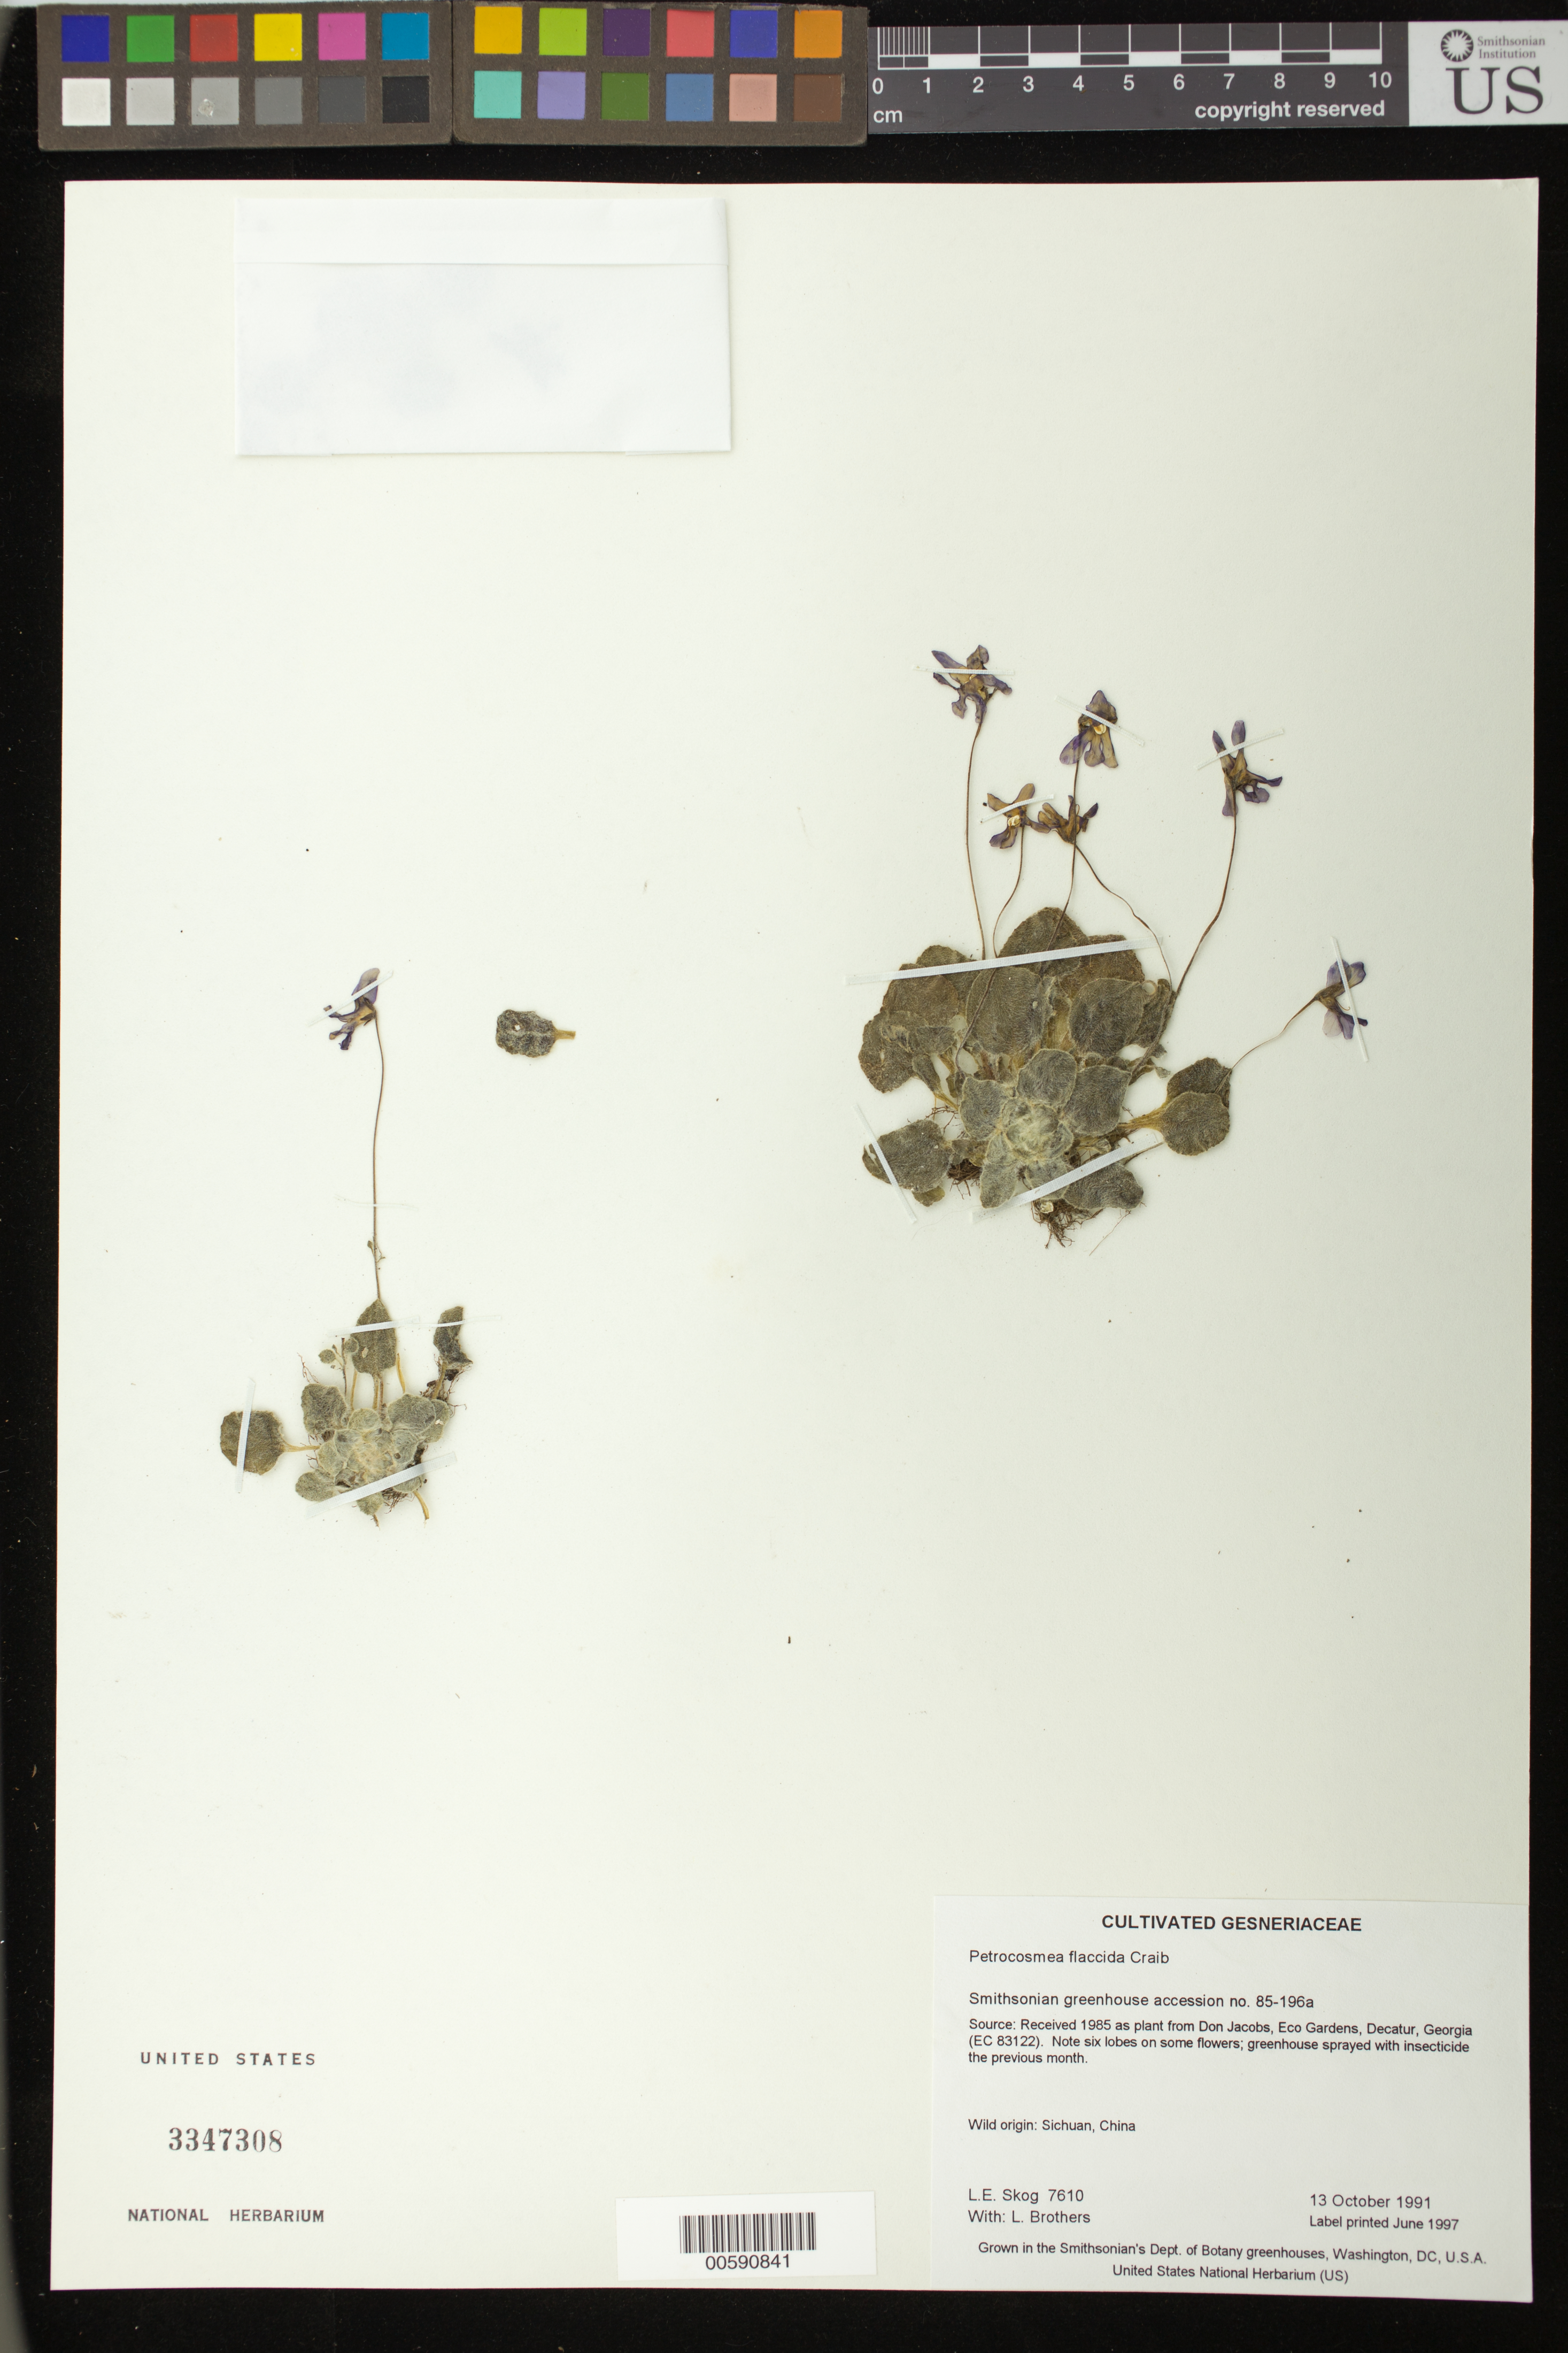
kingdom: Plantae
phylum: Tracheophyta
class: Magnoliopsida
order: Lamiales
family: Gesneriaceae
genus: Petrocosmea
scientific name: Petrocosmea flaccida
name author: Craib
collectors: L. E. Skog & L. Brothers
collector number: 7610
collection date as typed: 13 Oct 1991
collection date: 1991-10-13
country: China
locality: Grown in the Smithsonian's Dept. of Botany greenhouses, Washington, DC, U.S.A.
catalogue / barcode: US 3347308